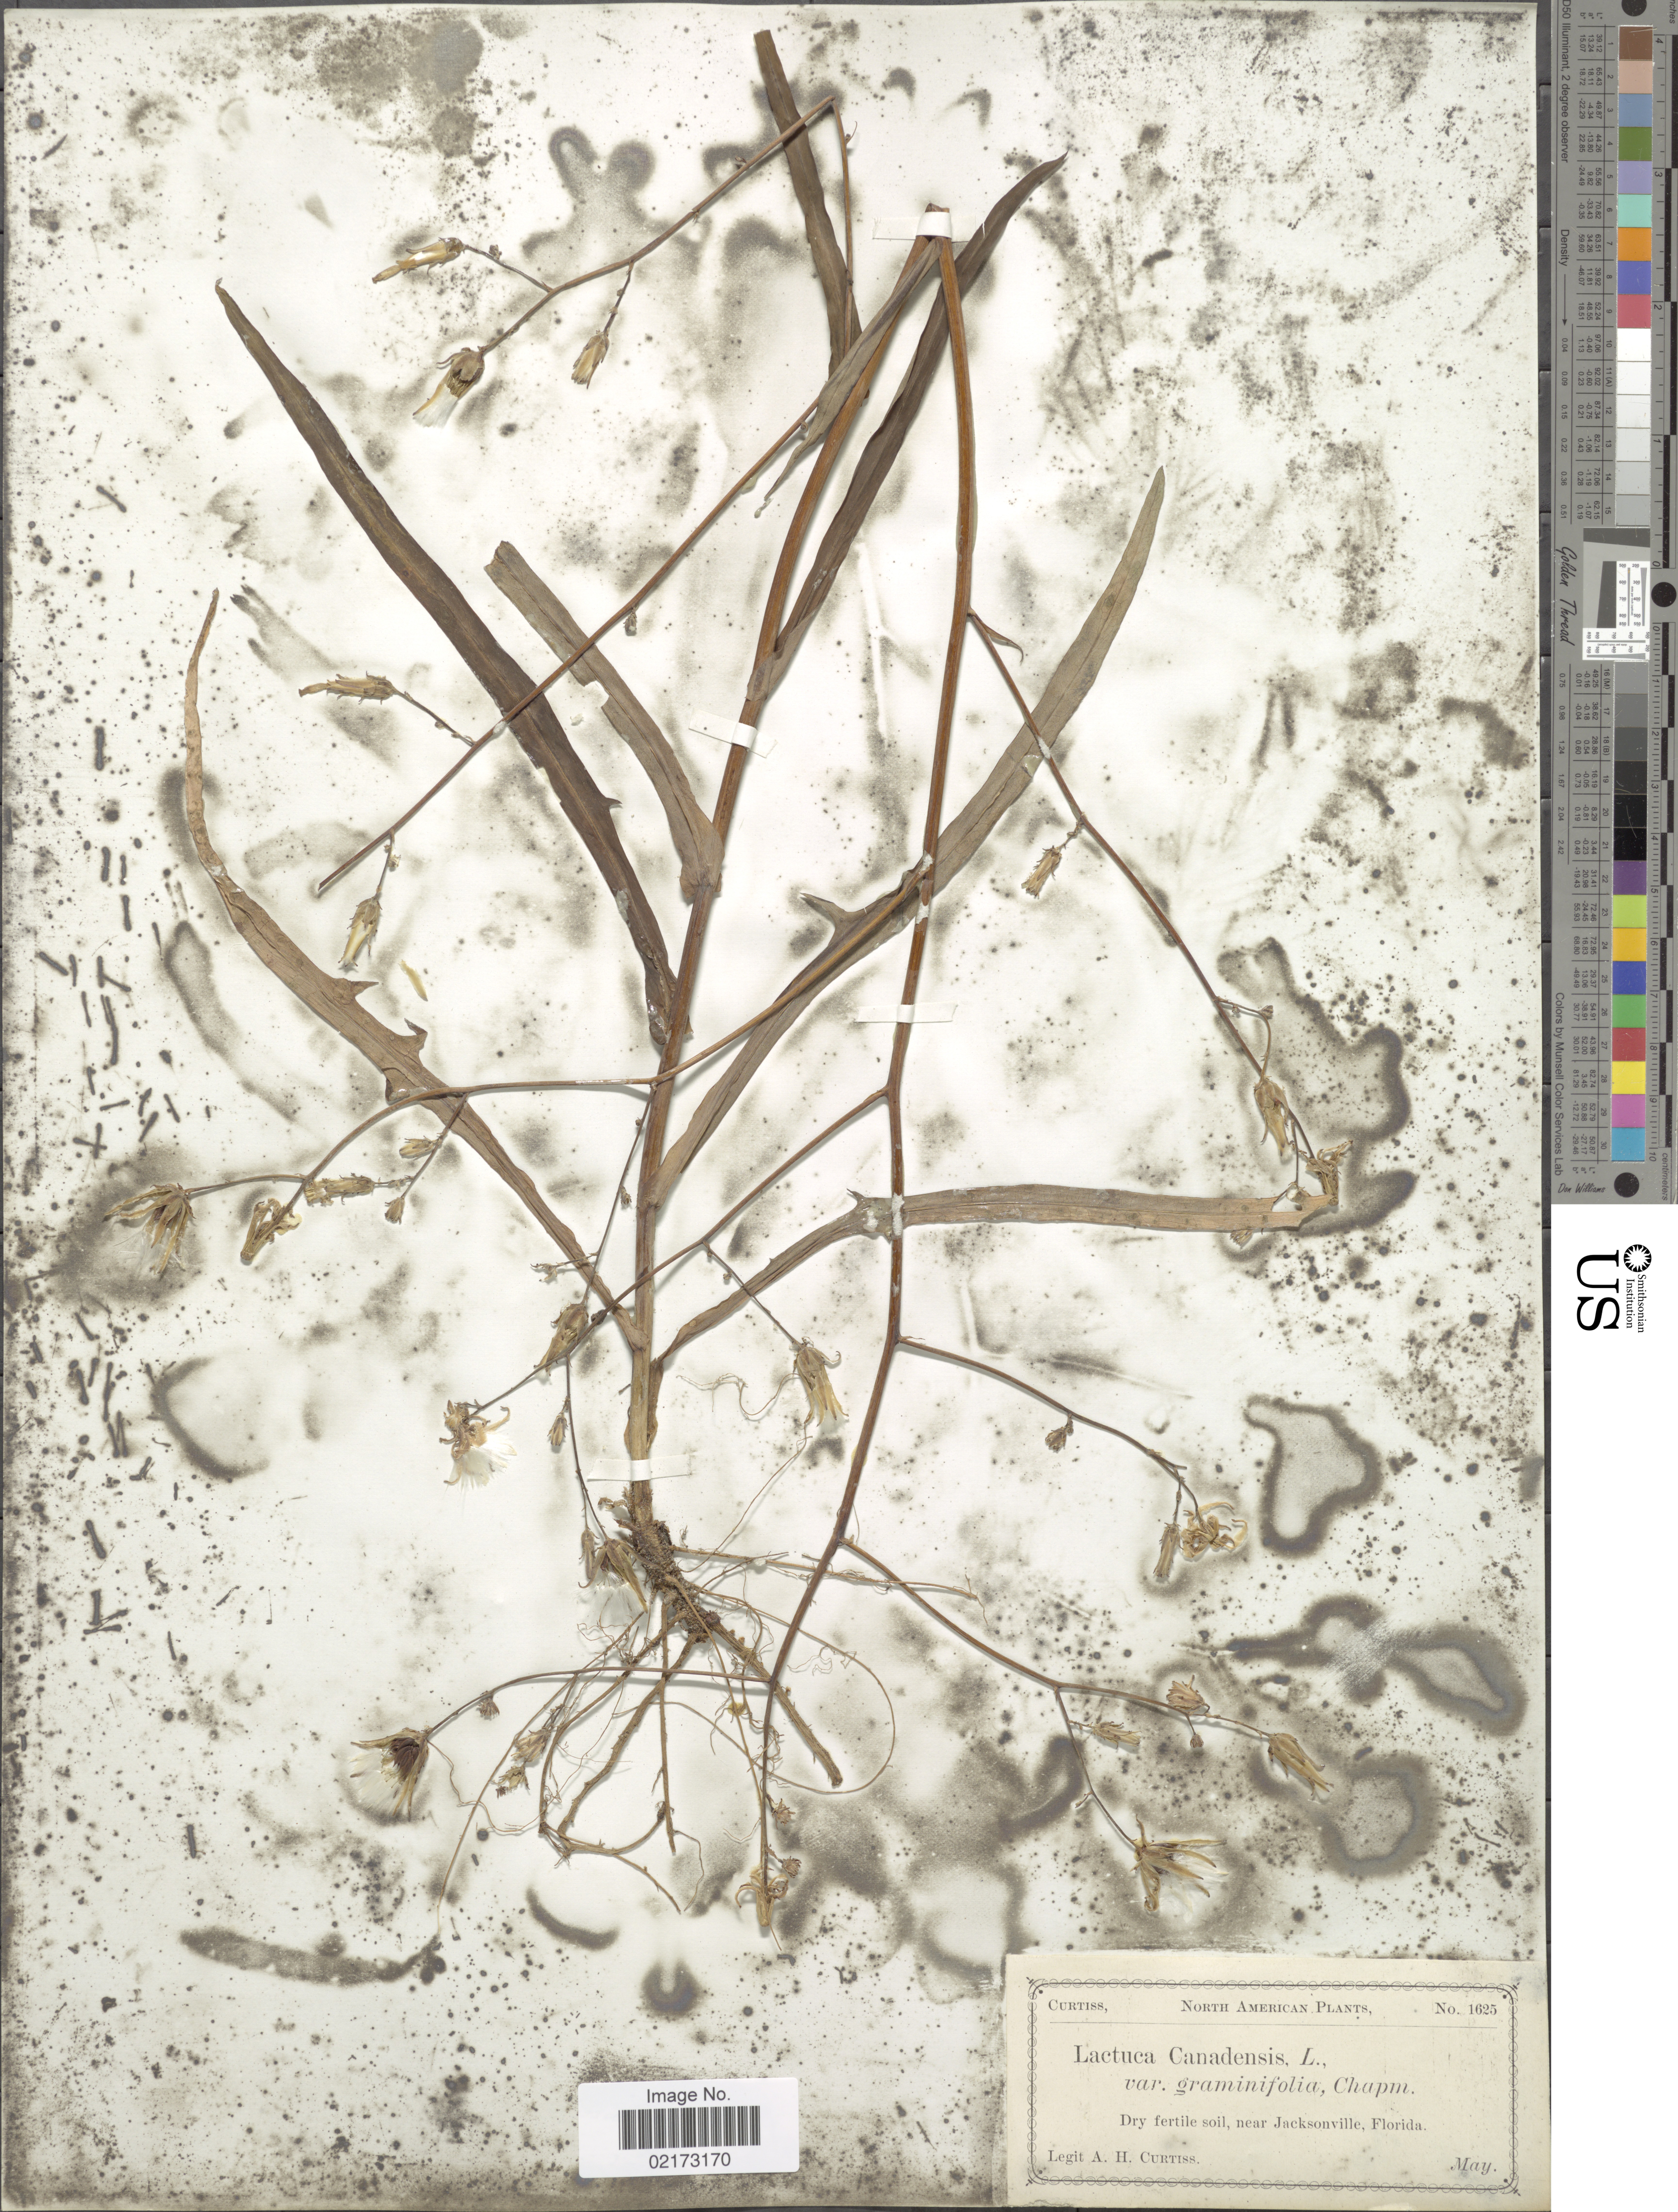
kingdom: Plantae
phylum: Tracheophyta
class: Magnoliopsida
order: Asterales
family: Asteraceae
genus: Lactuca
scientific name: Lactuca graminifolia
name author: Michx.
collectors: A. H. Curtiss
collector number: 1625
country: United States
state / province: Florida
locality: Near Jacksonville, North America